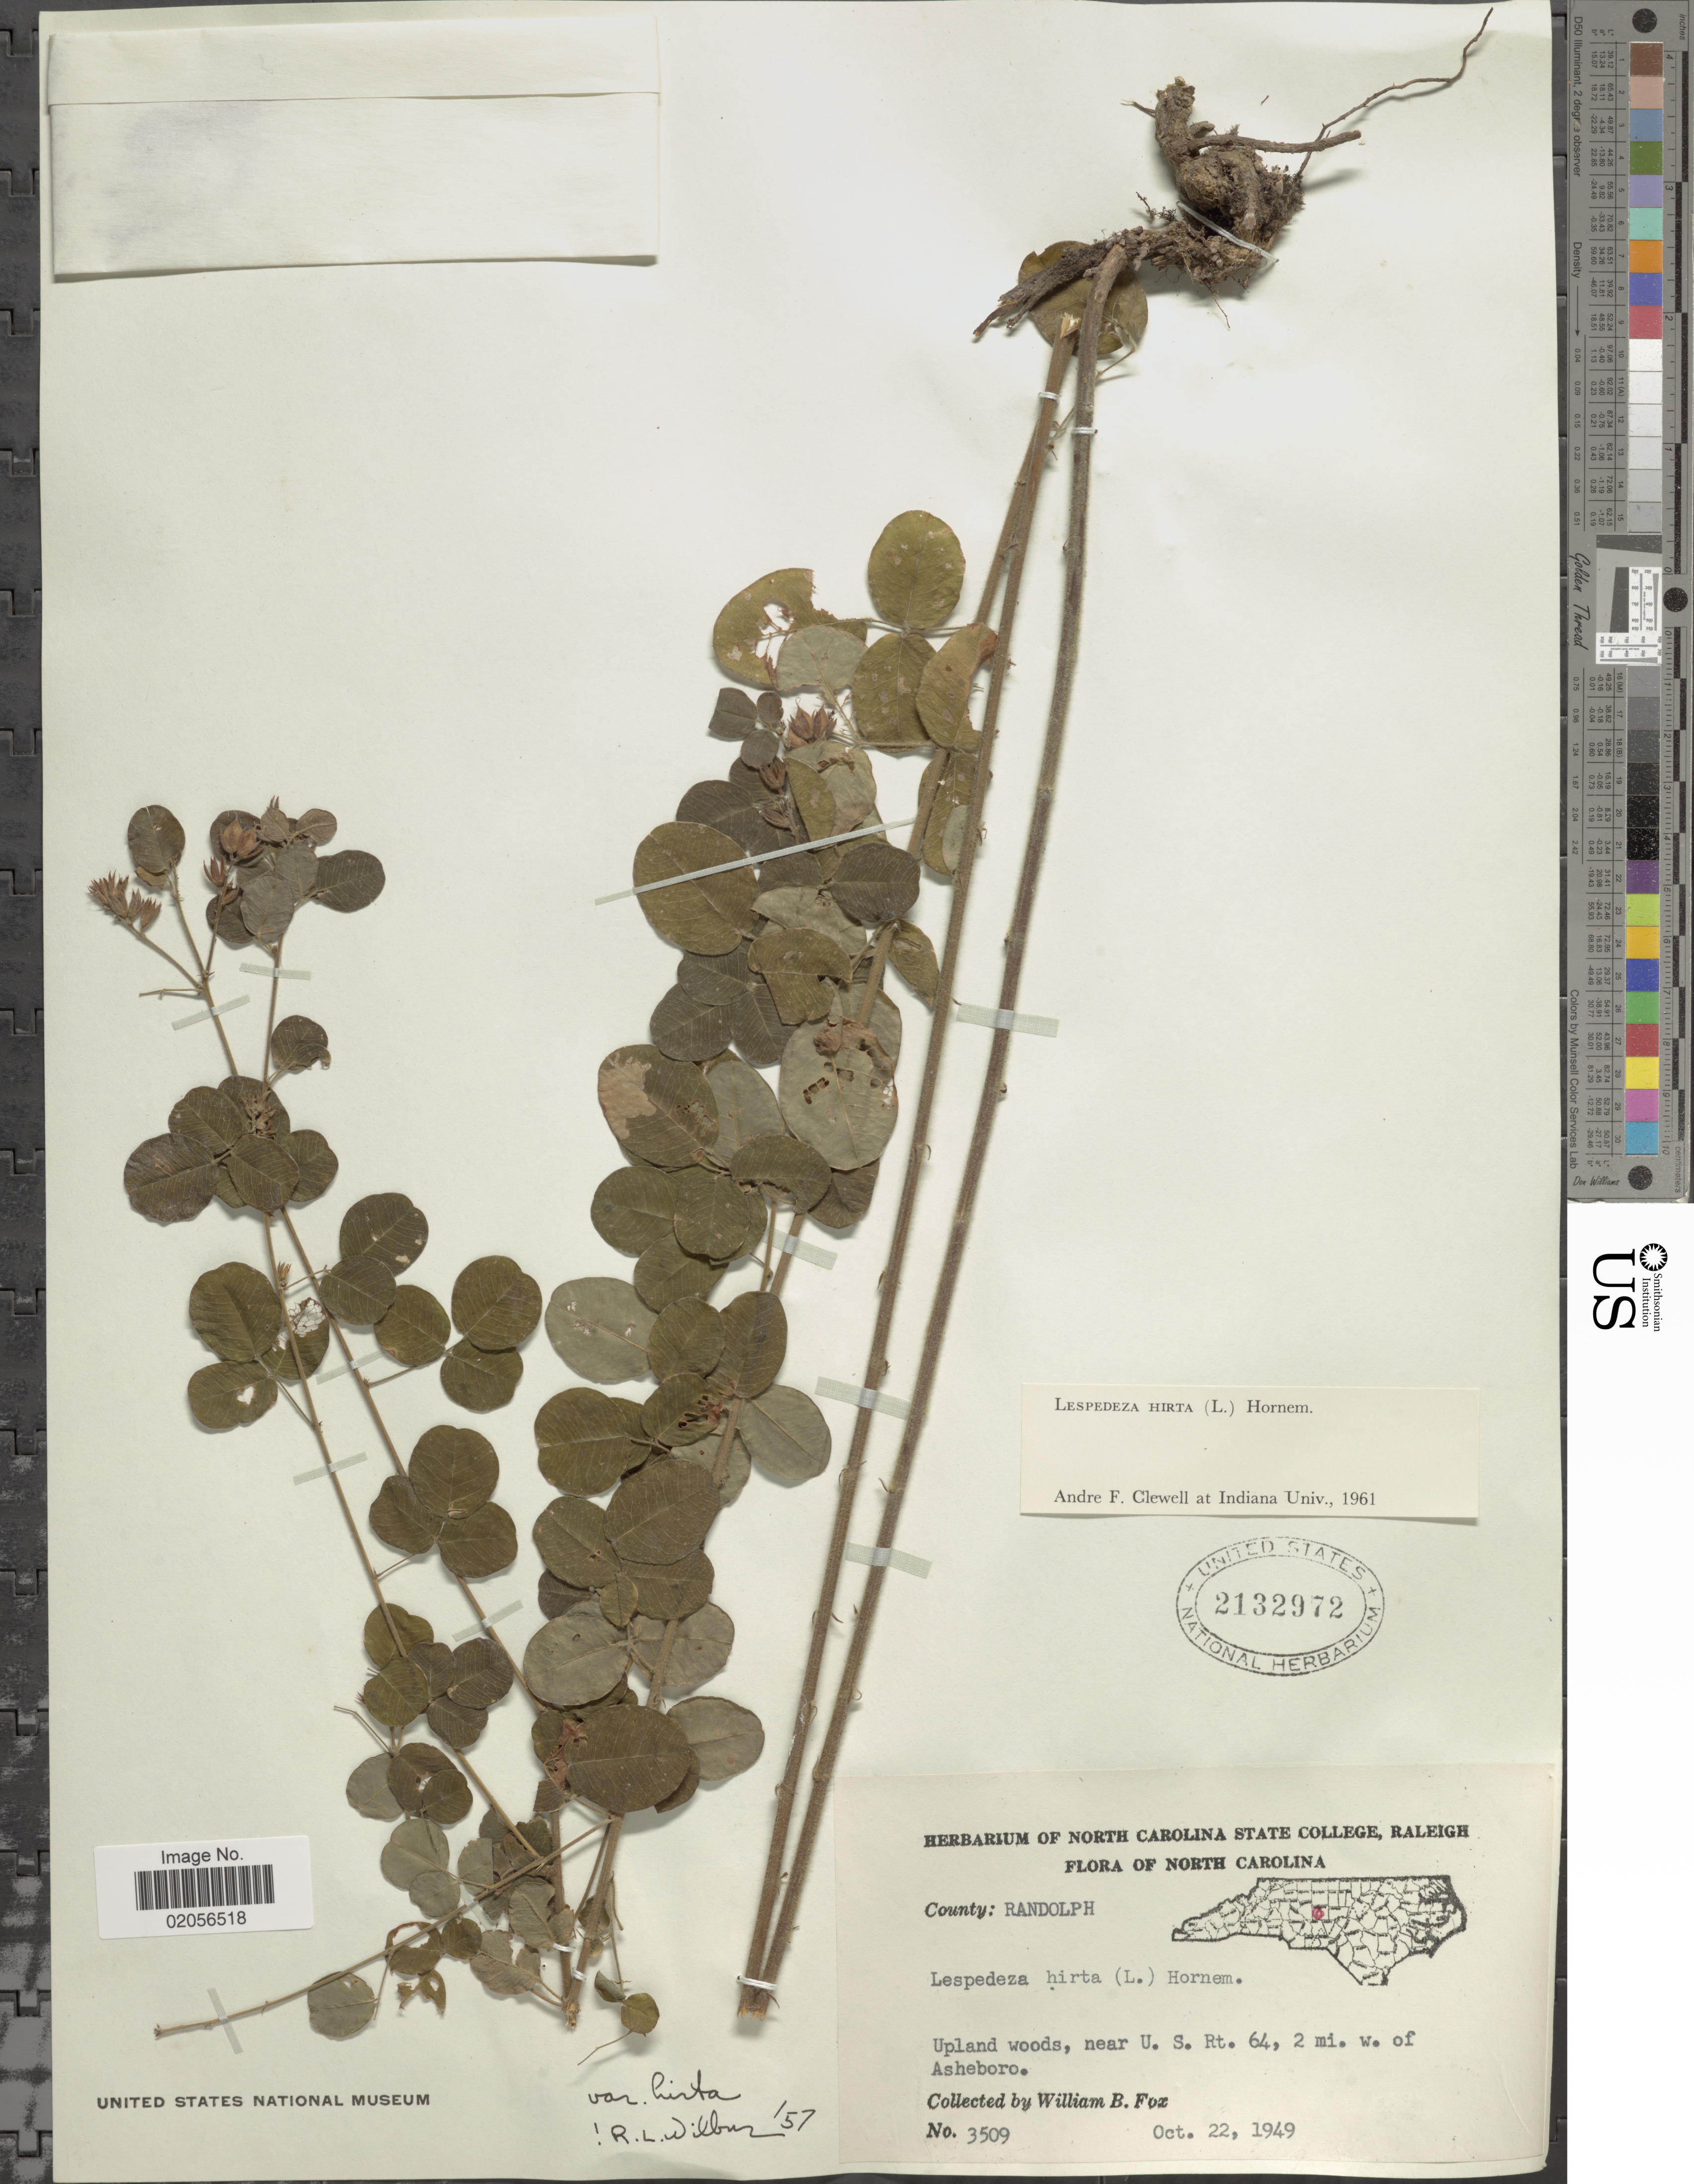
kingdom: Plantae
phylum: Tracheophyta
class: Magnoliopsida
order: Fabales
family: Fabaceae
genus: Lespedeza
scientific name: Lespedeza hirta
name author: (L.) Hornem.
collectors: W. B. Fox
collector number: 3509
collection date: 1949-10-22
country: United States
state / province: North Carolina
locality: County: Randolph, Upland woods, near U.S. Rt. 64, 2 mi w of Asheboro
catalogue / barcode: US 2132972